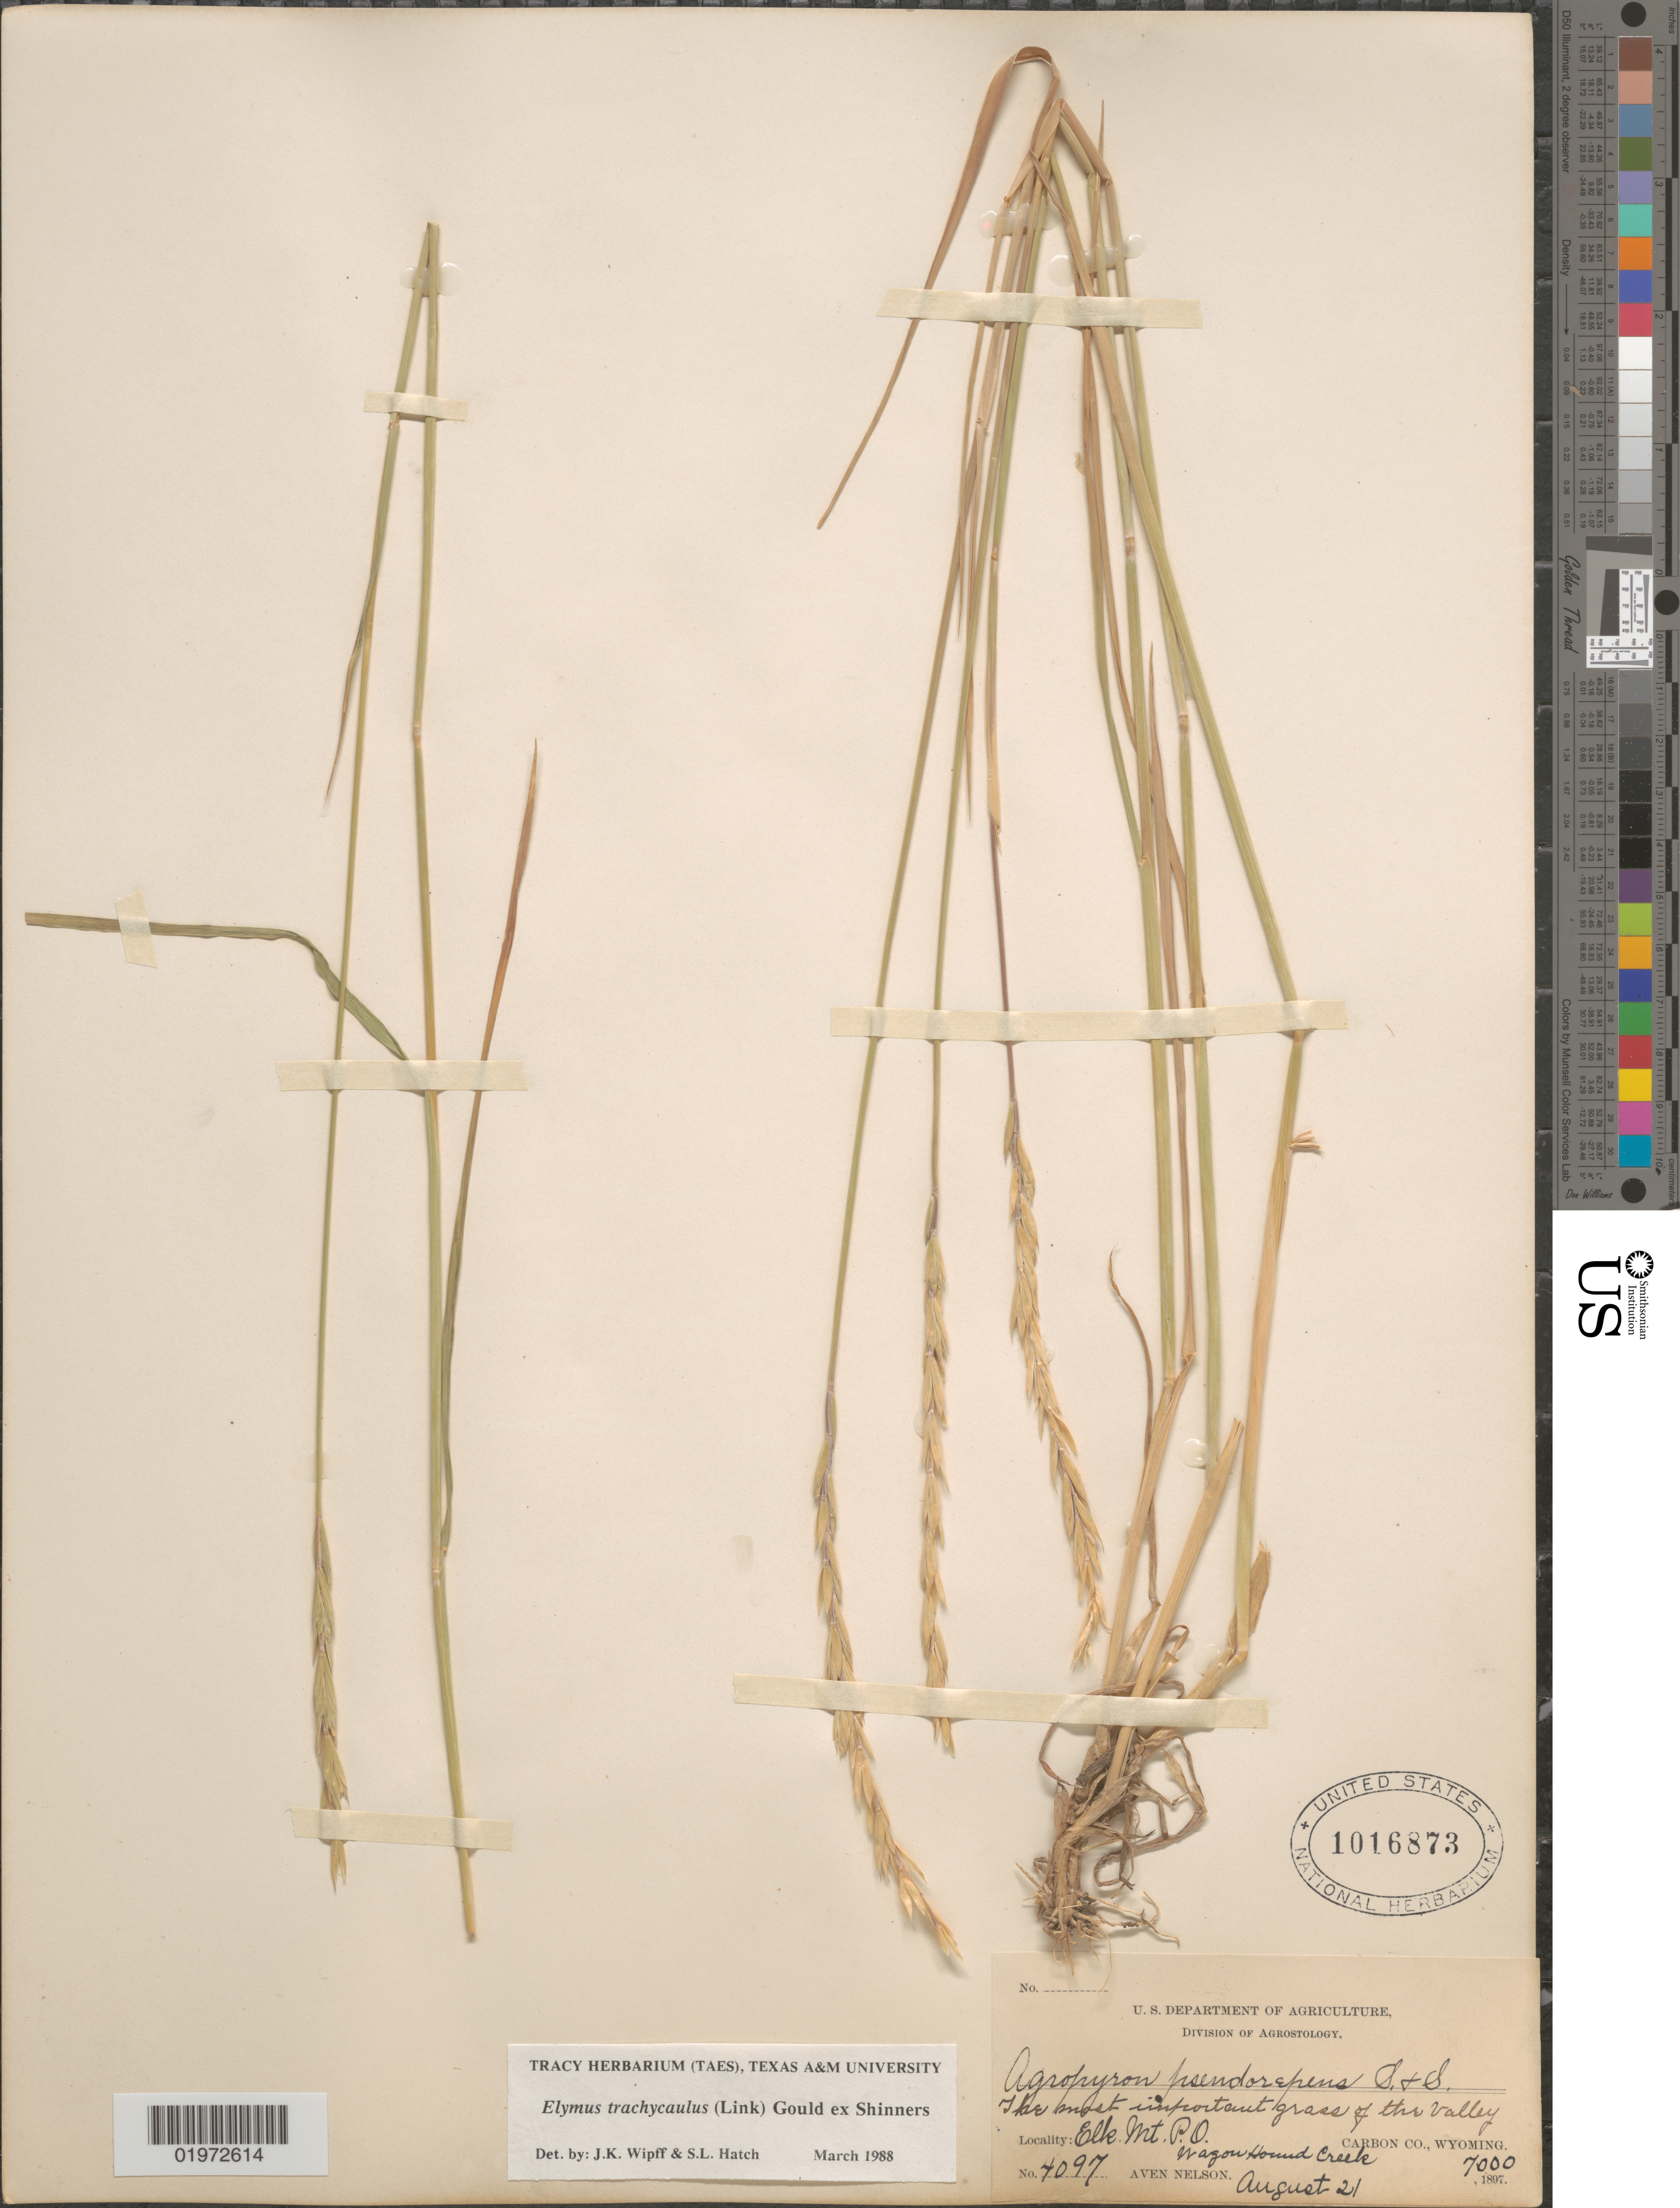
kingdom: Plantae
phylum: Tracheophyta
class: Liliopsida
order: Poales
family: Poaceae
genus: Elymus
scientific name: Elymus trachycaulus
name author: (Link) Gould ex Shinners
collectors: A. Nelson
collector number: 4097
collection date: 1897-08-21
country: United States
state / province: Wyoming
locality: Elk mt. P. O. Carbon Co. Wagon Hound Creek.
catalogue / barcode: US 1016873